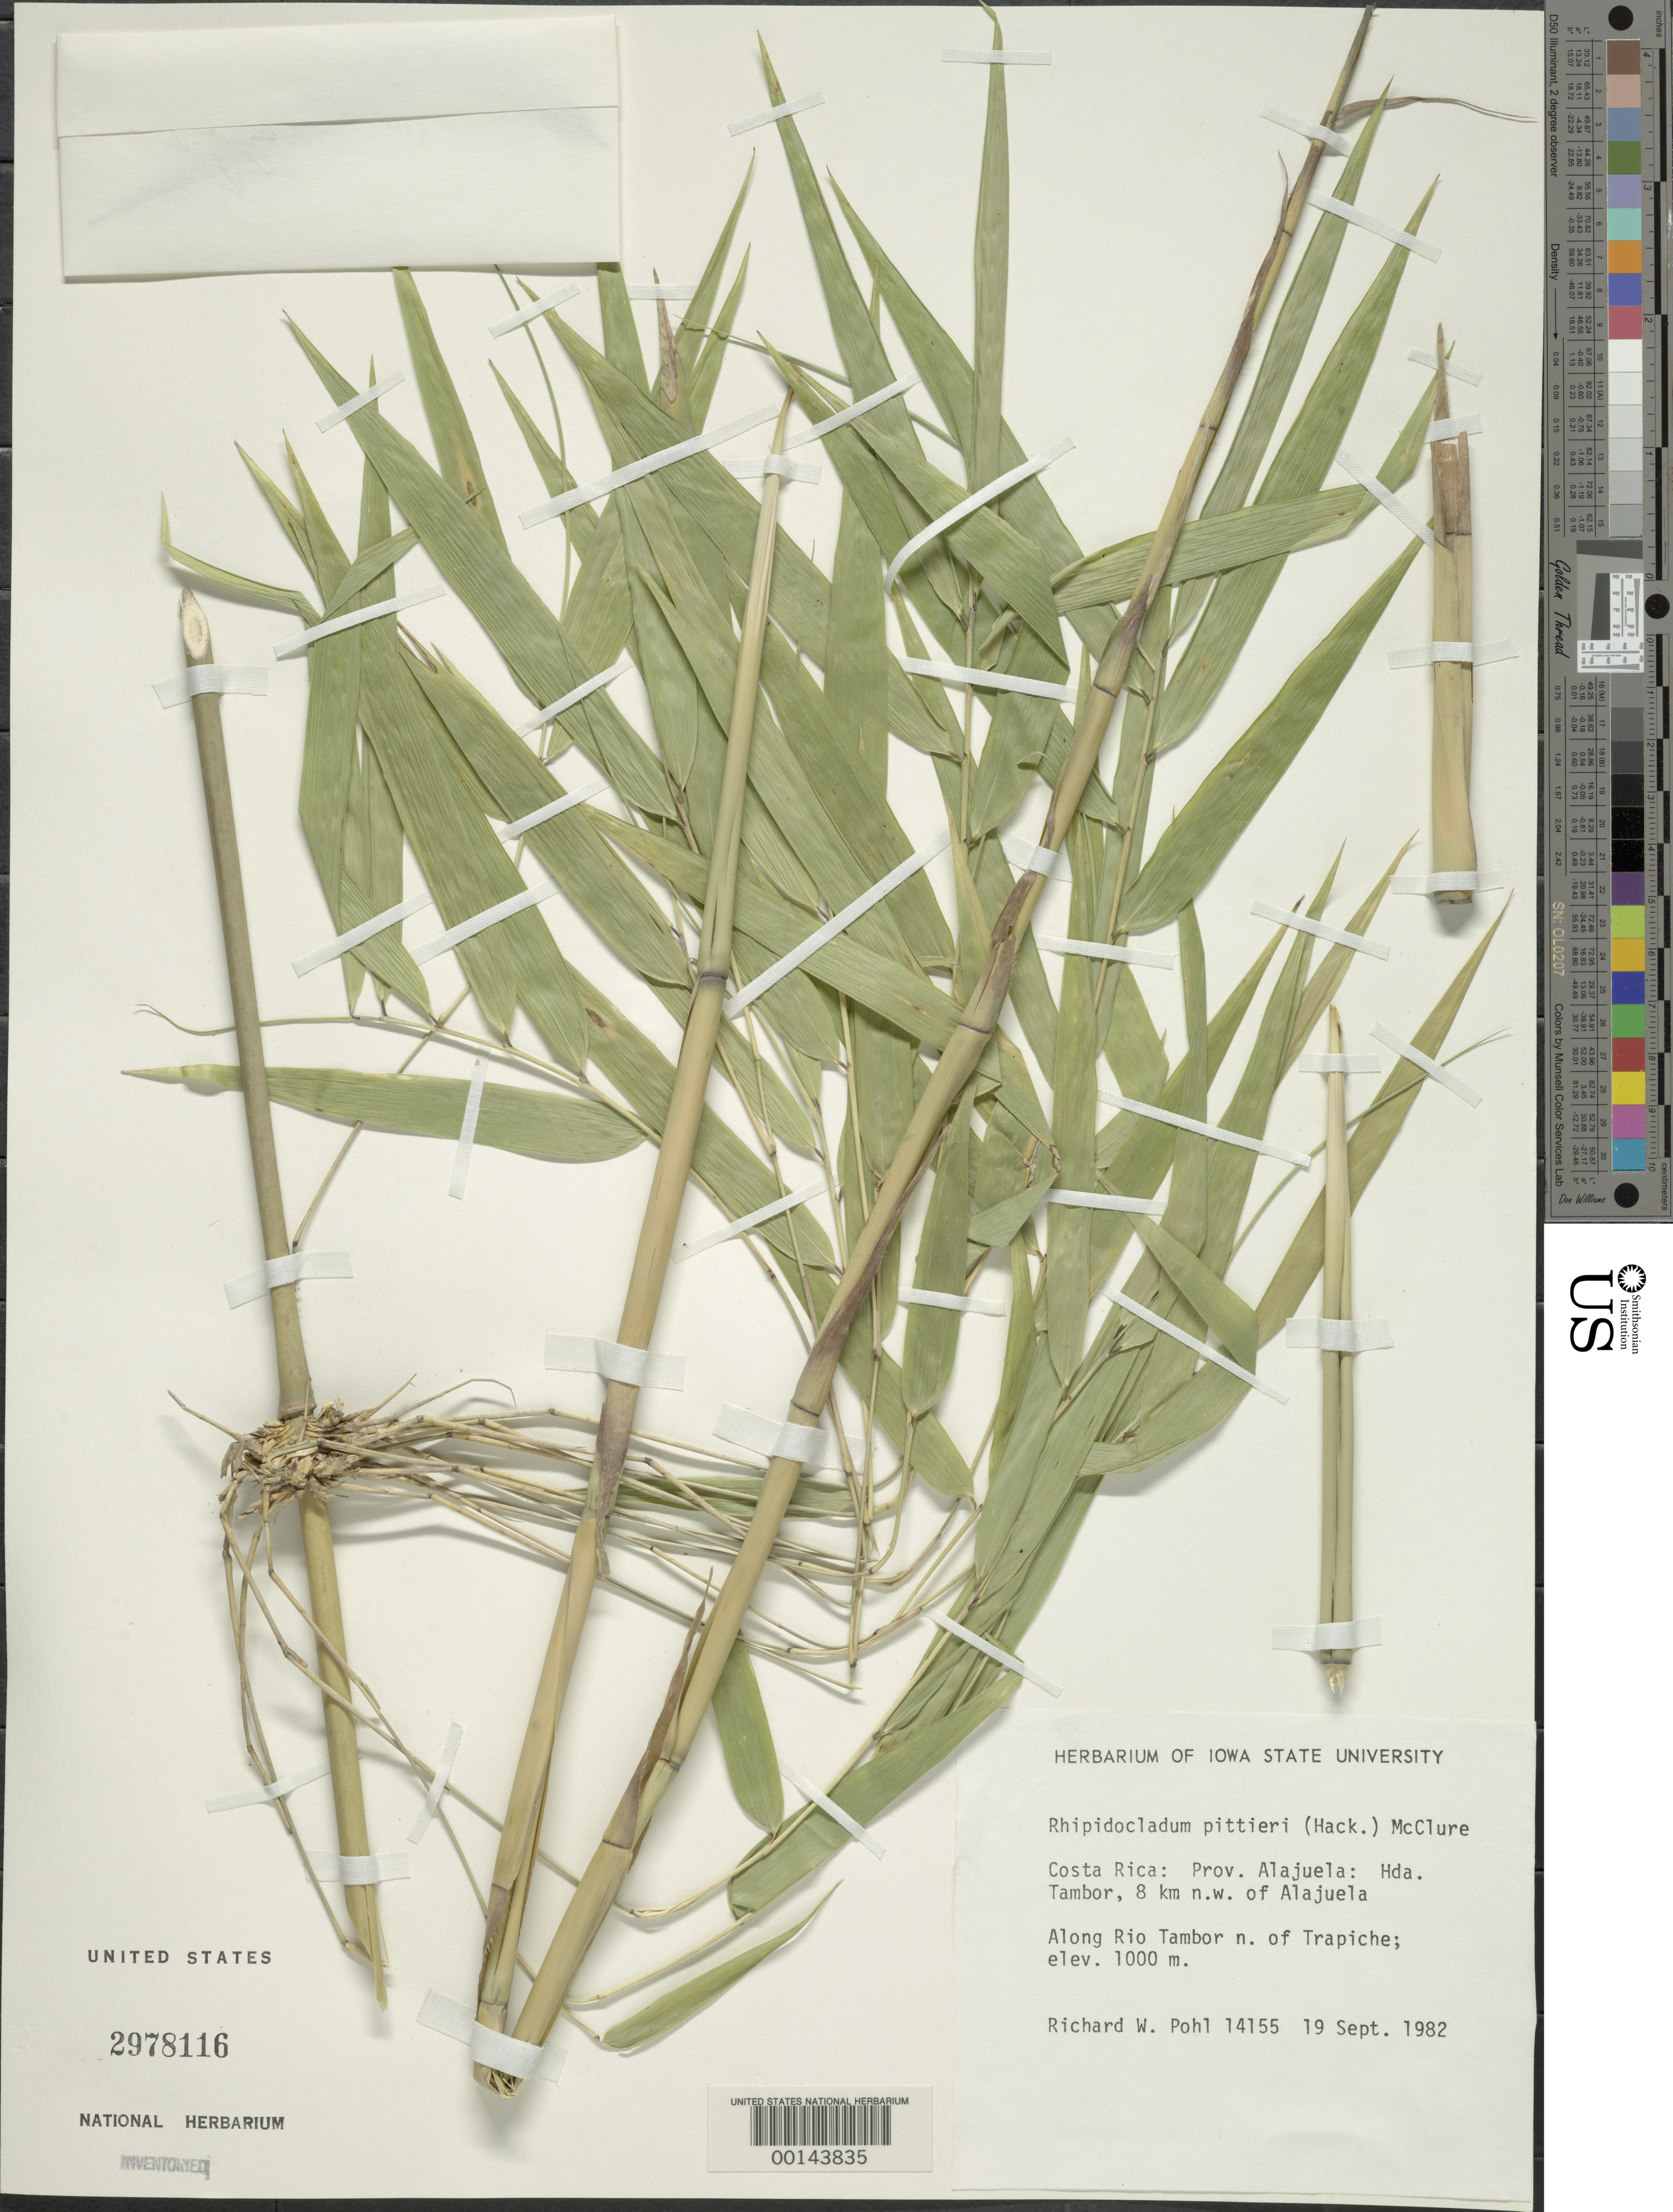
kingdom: Plantae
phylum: Tracheophyta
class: Liliopsida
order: Poales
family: Poaceae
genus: Rhipidocladum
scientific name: Rhipidocladum pittieri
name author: (J. Hack.) McClure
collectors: R. W. Pohl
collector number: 14155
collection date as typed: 19 Sep 1982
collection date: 1982-09-19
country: Costa Rica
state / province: Alajuela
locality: Hda. Tambor, Rio Tambor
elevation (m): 1000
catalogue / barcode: US 2978116